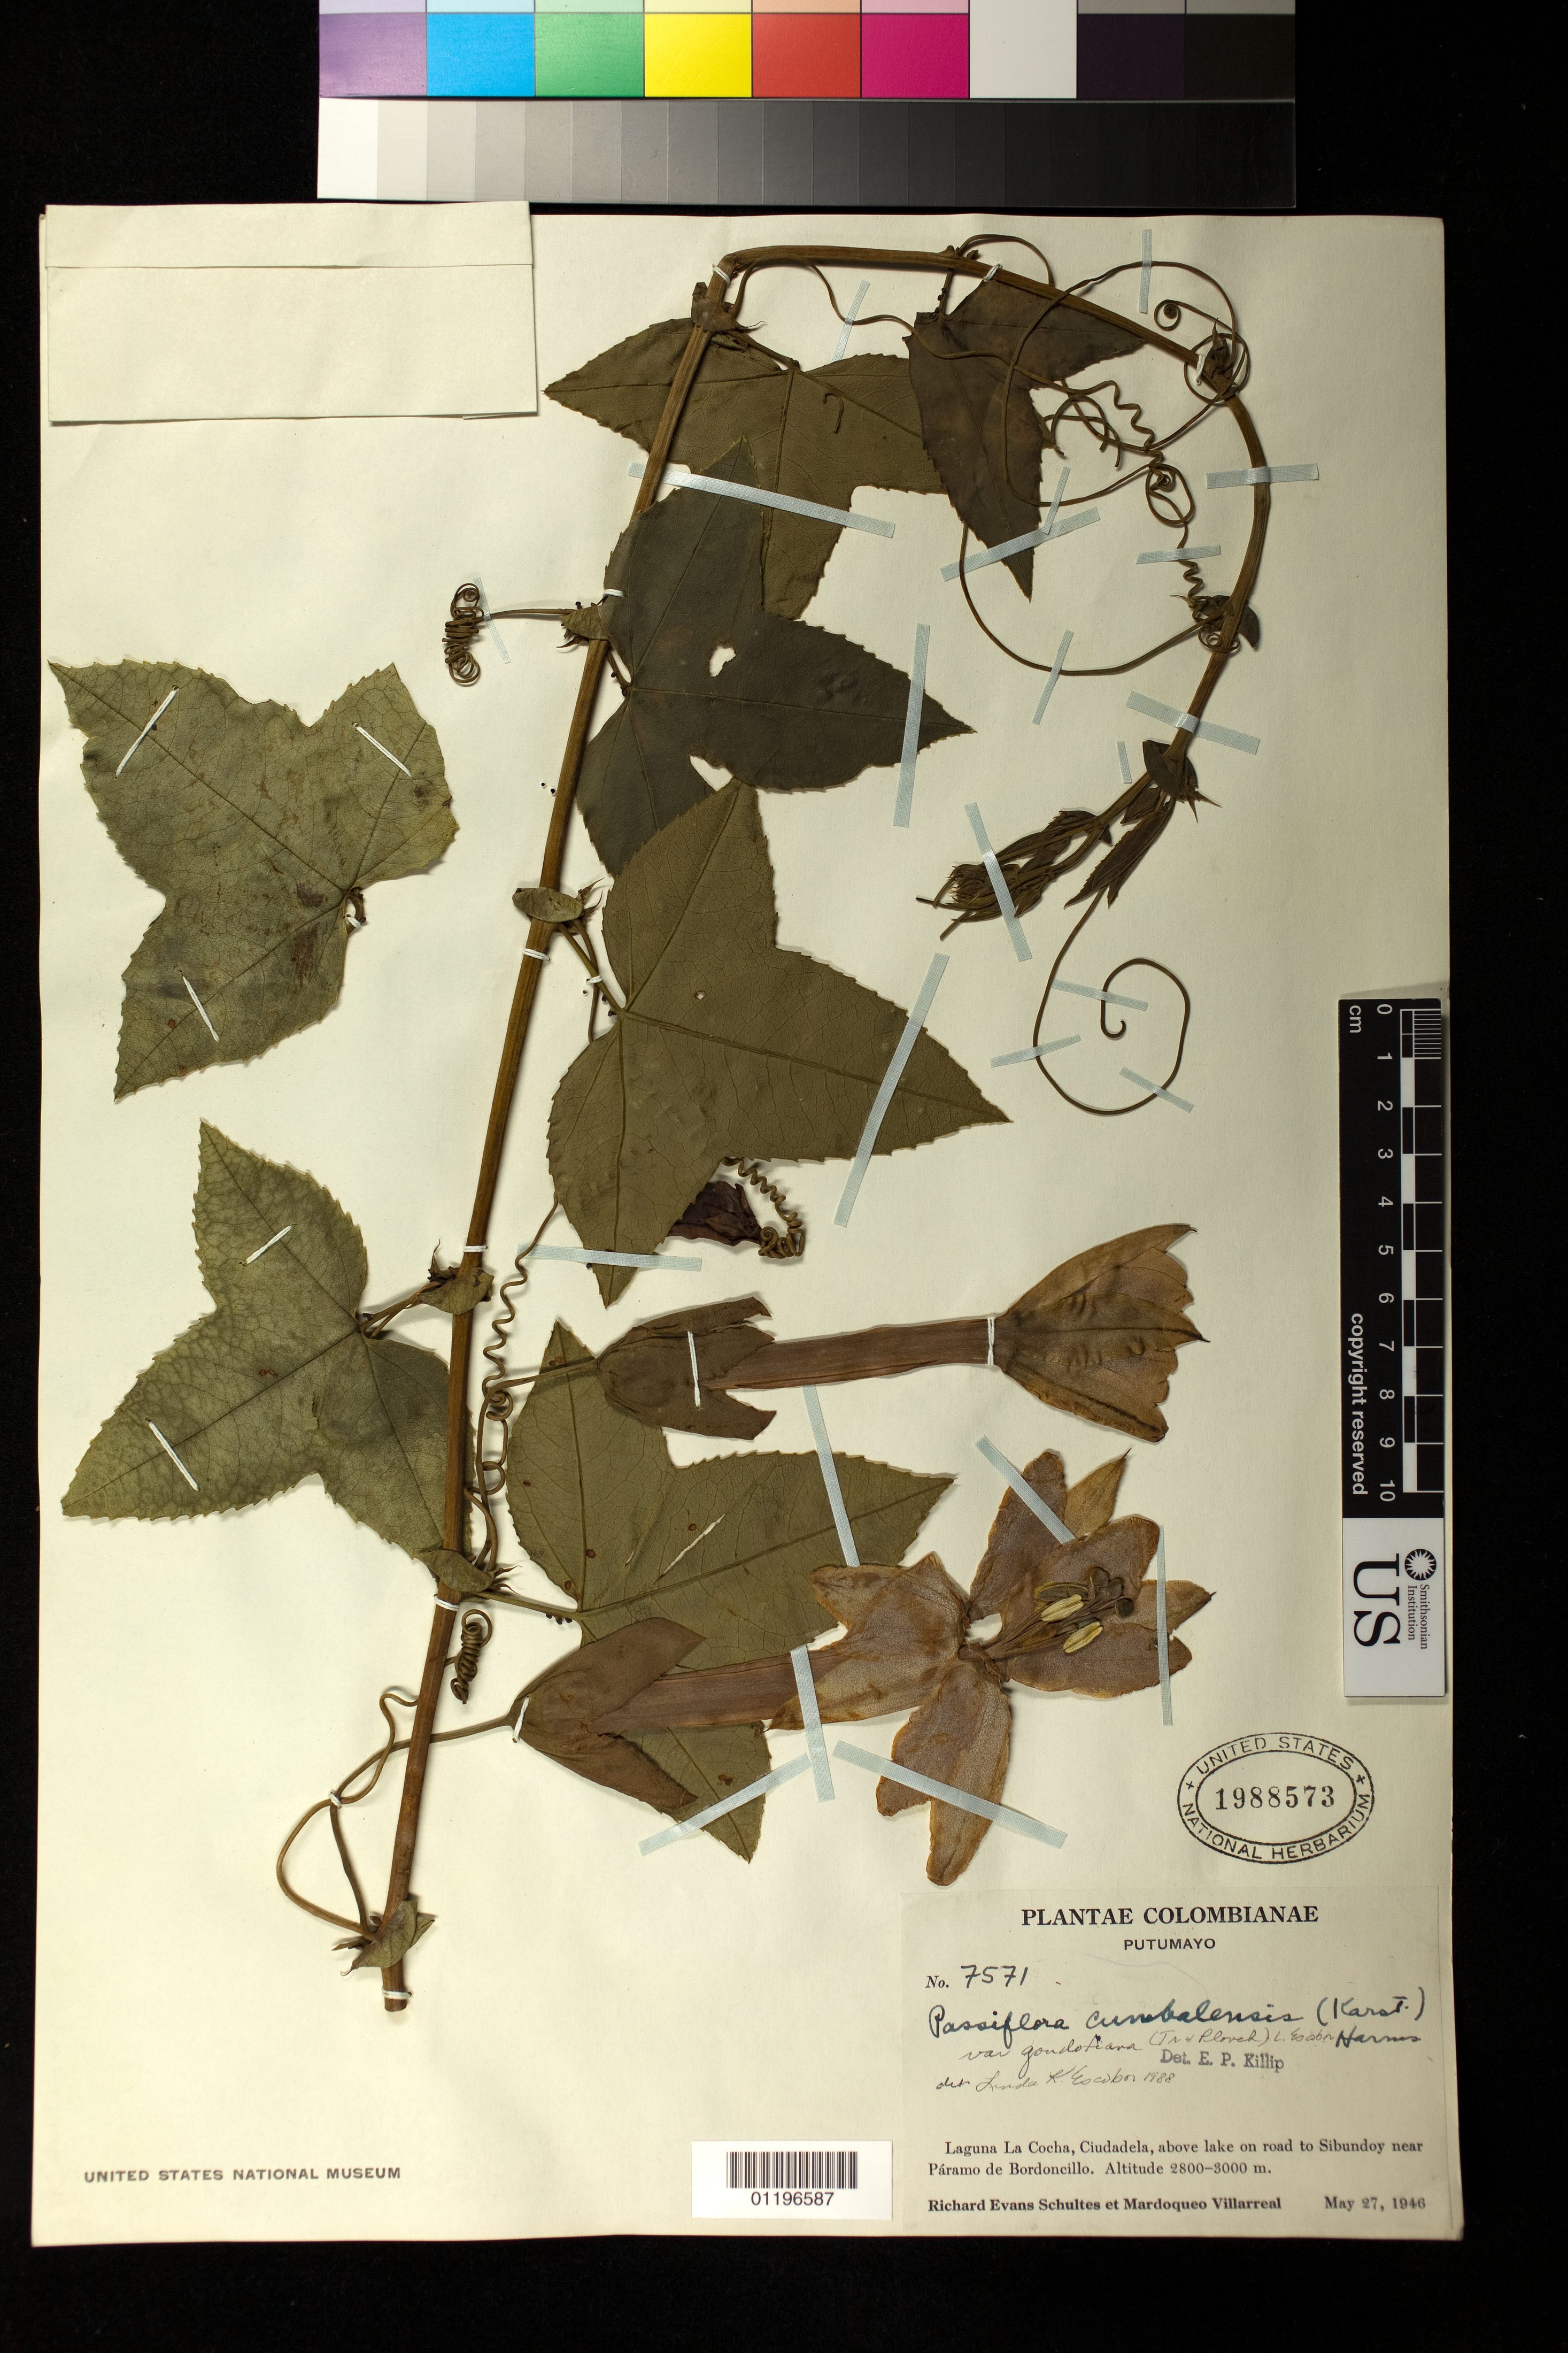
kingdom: Plantae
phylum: Tracheophyta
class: Magnoliopsida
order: Malpighiales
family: Passifloraceae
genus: Passiflora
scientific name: Passiflora cumbalensis var. goudotiana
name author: (Triana & Planch.) L.K. Escobar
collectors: R. E. Schultes & M. Villarreal V.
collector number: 7571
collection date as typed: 27 May 1946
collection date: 1946-05-27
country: Colombia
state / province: Putumayo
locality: Putumayo: Laguna La Cocha, Ciudadela, above lake on road to Sibundoy near Paramo de Bordoneillo.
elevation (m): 2800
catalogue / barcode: US 1988573